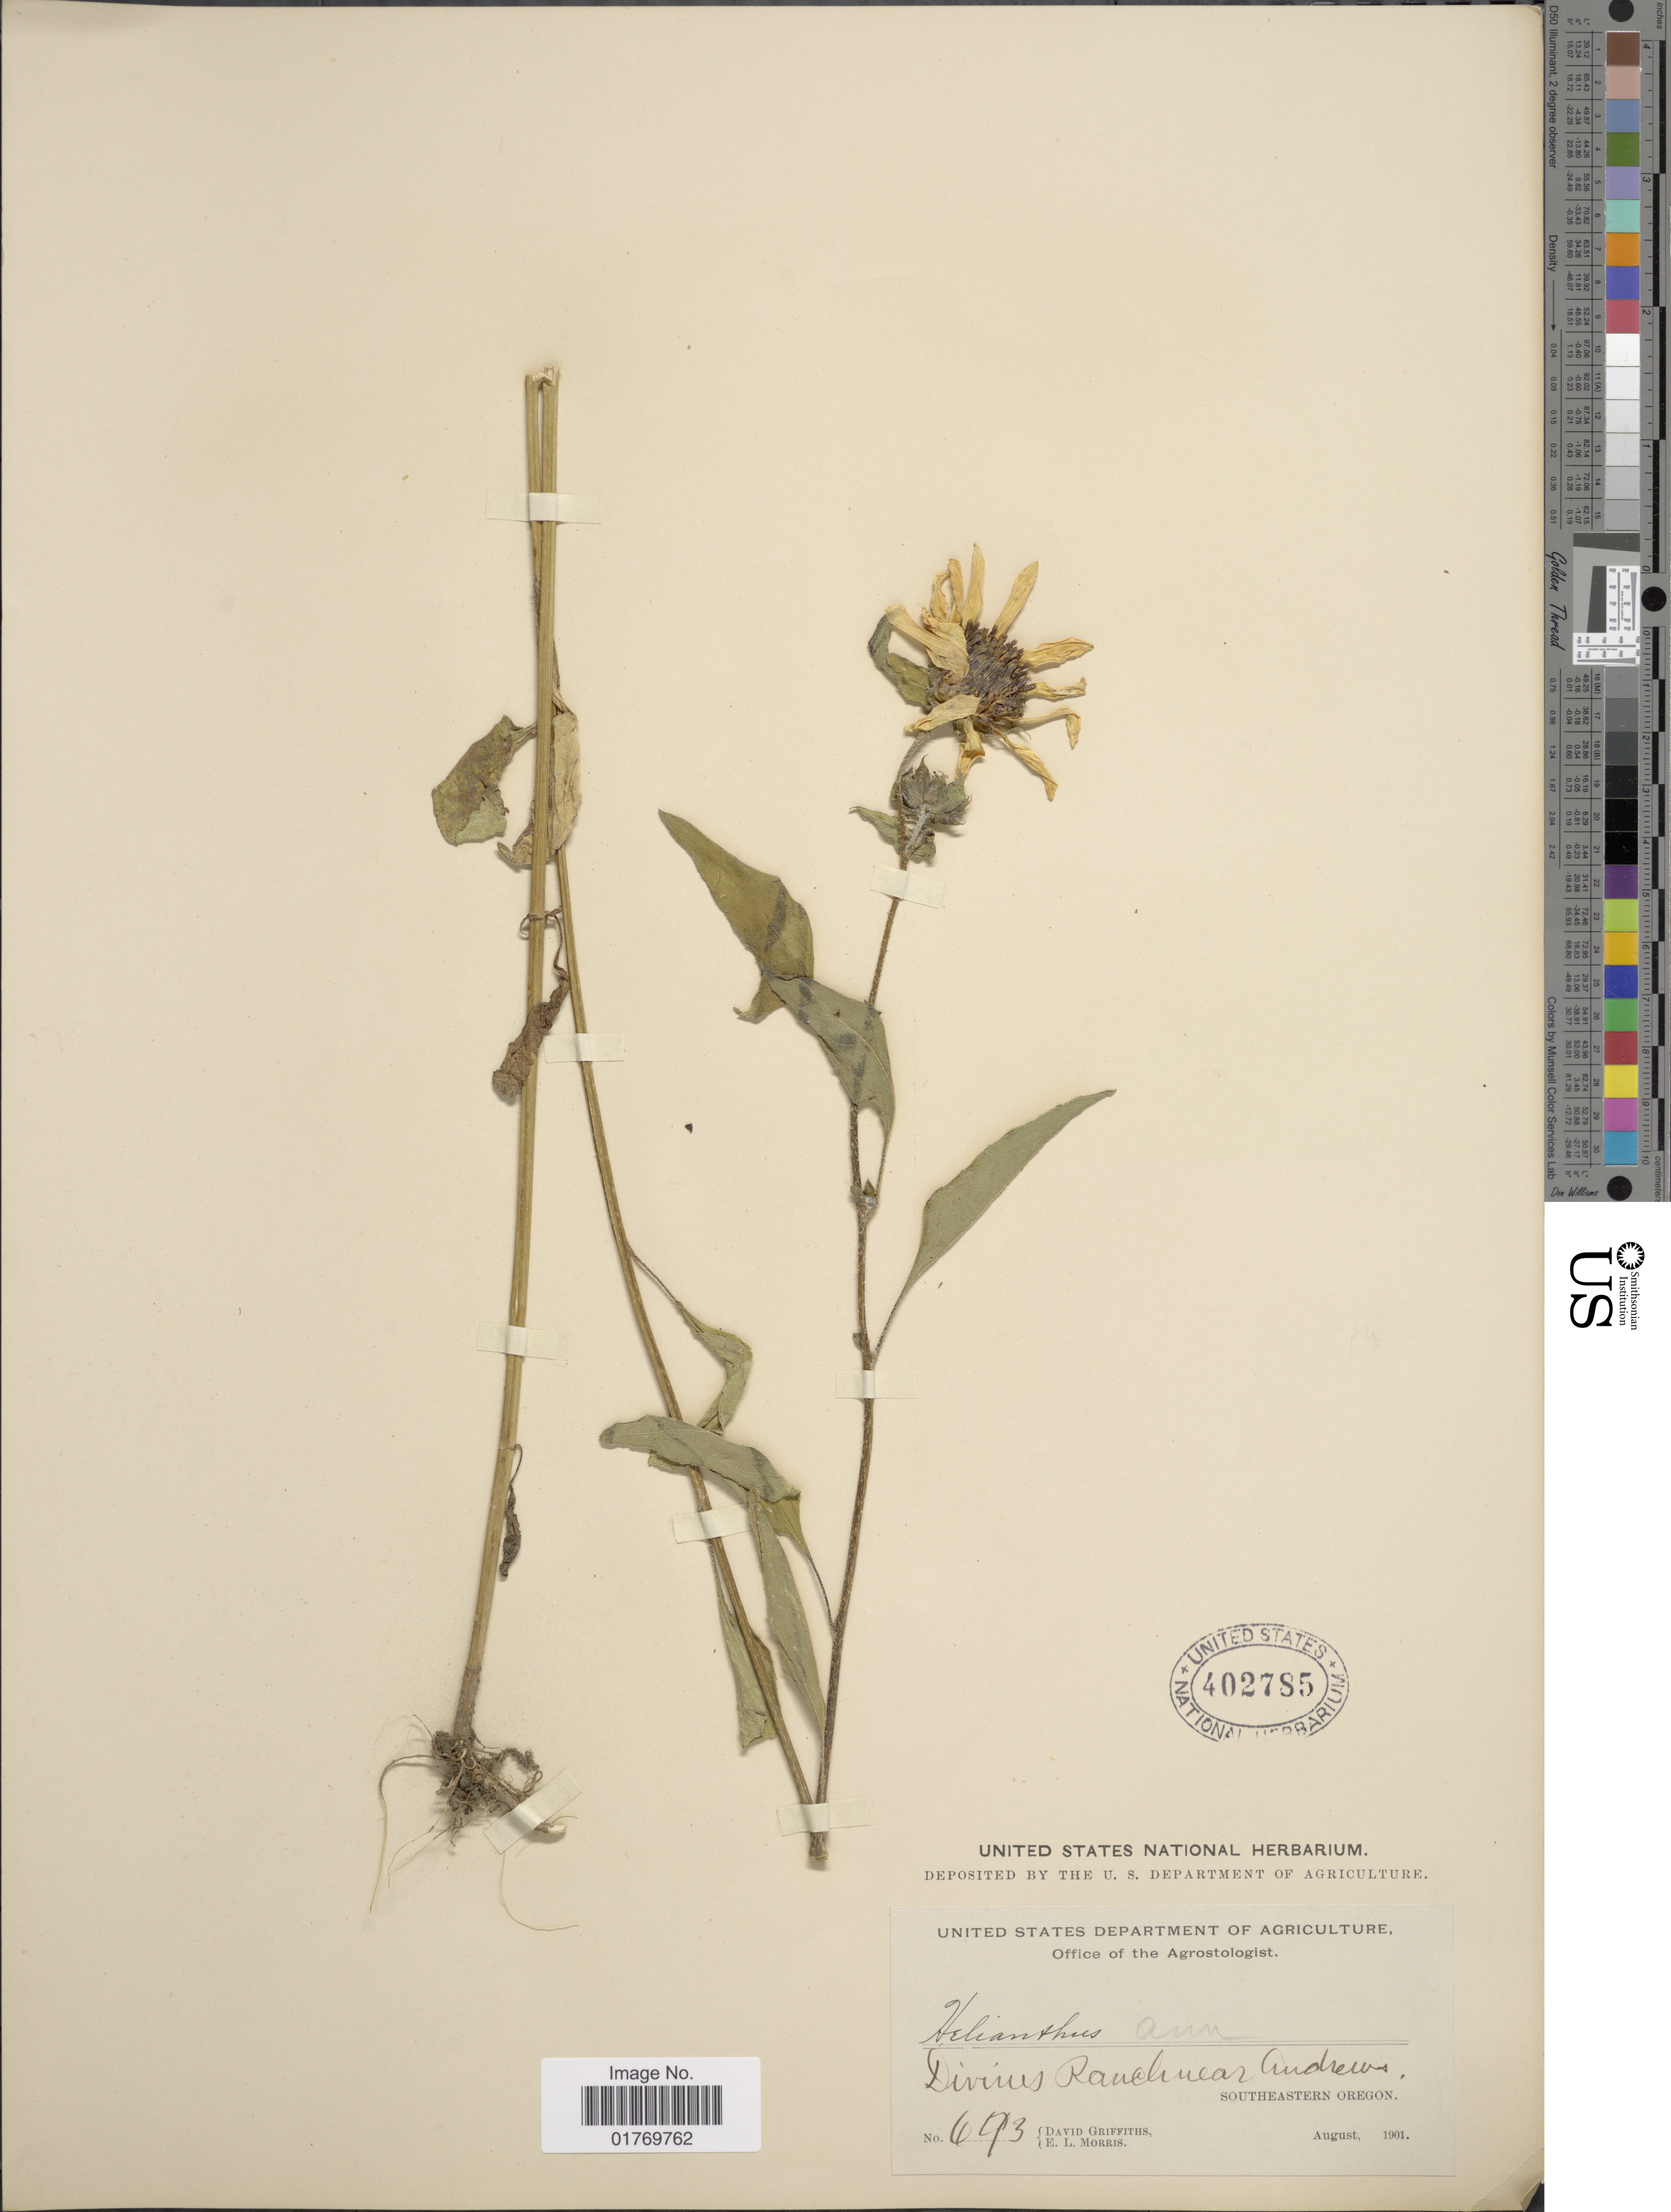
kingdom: Plantae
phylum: Tracheophyta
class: Magnoliopsida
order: Asterales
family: Asteraceae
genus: Helianthus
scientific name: Helianthus annuus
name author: L.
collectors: D. Griffiths & E. Morris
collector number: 693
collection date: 1901-08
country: United States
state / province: Oregon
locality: Southeastern Oregon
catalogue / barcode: US 402785